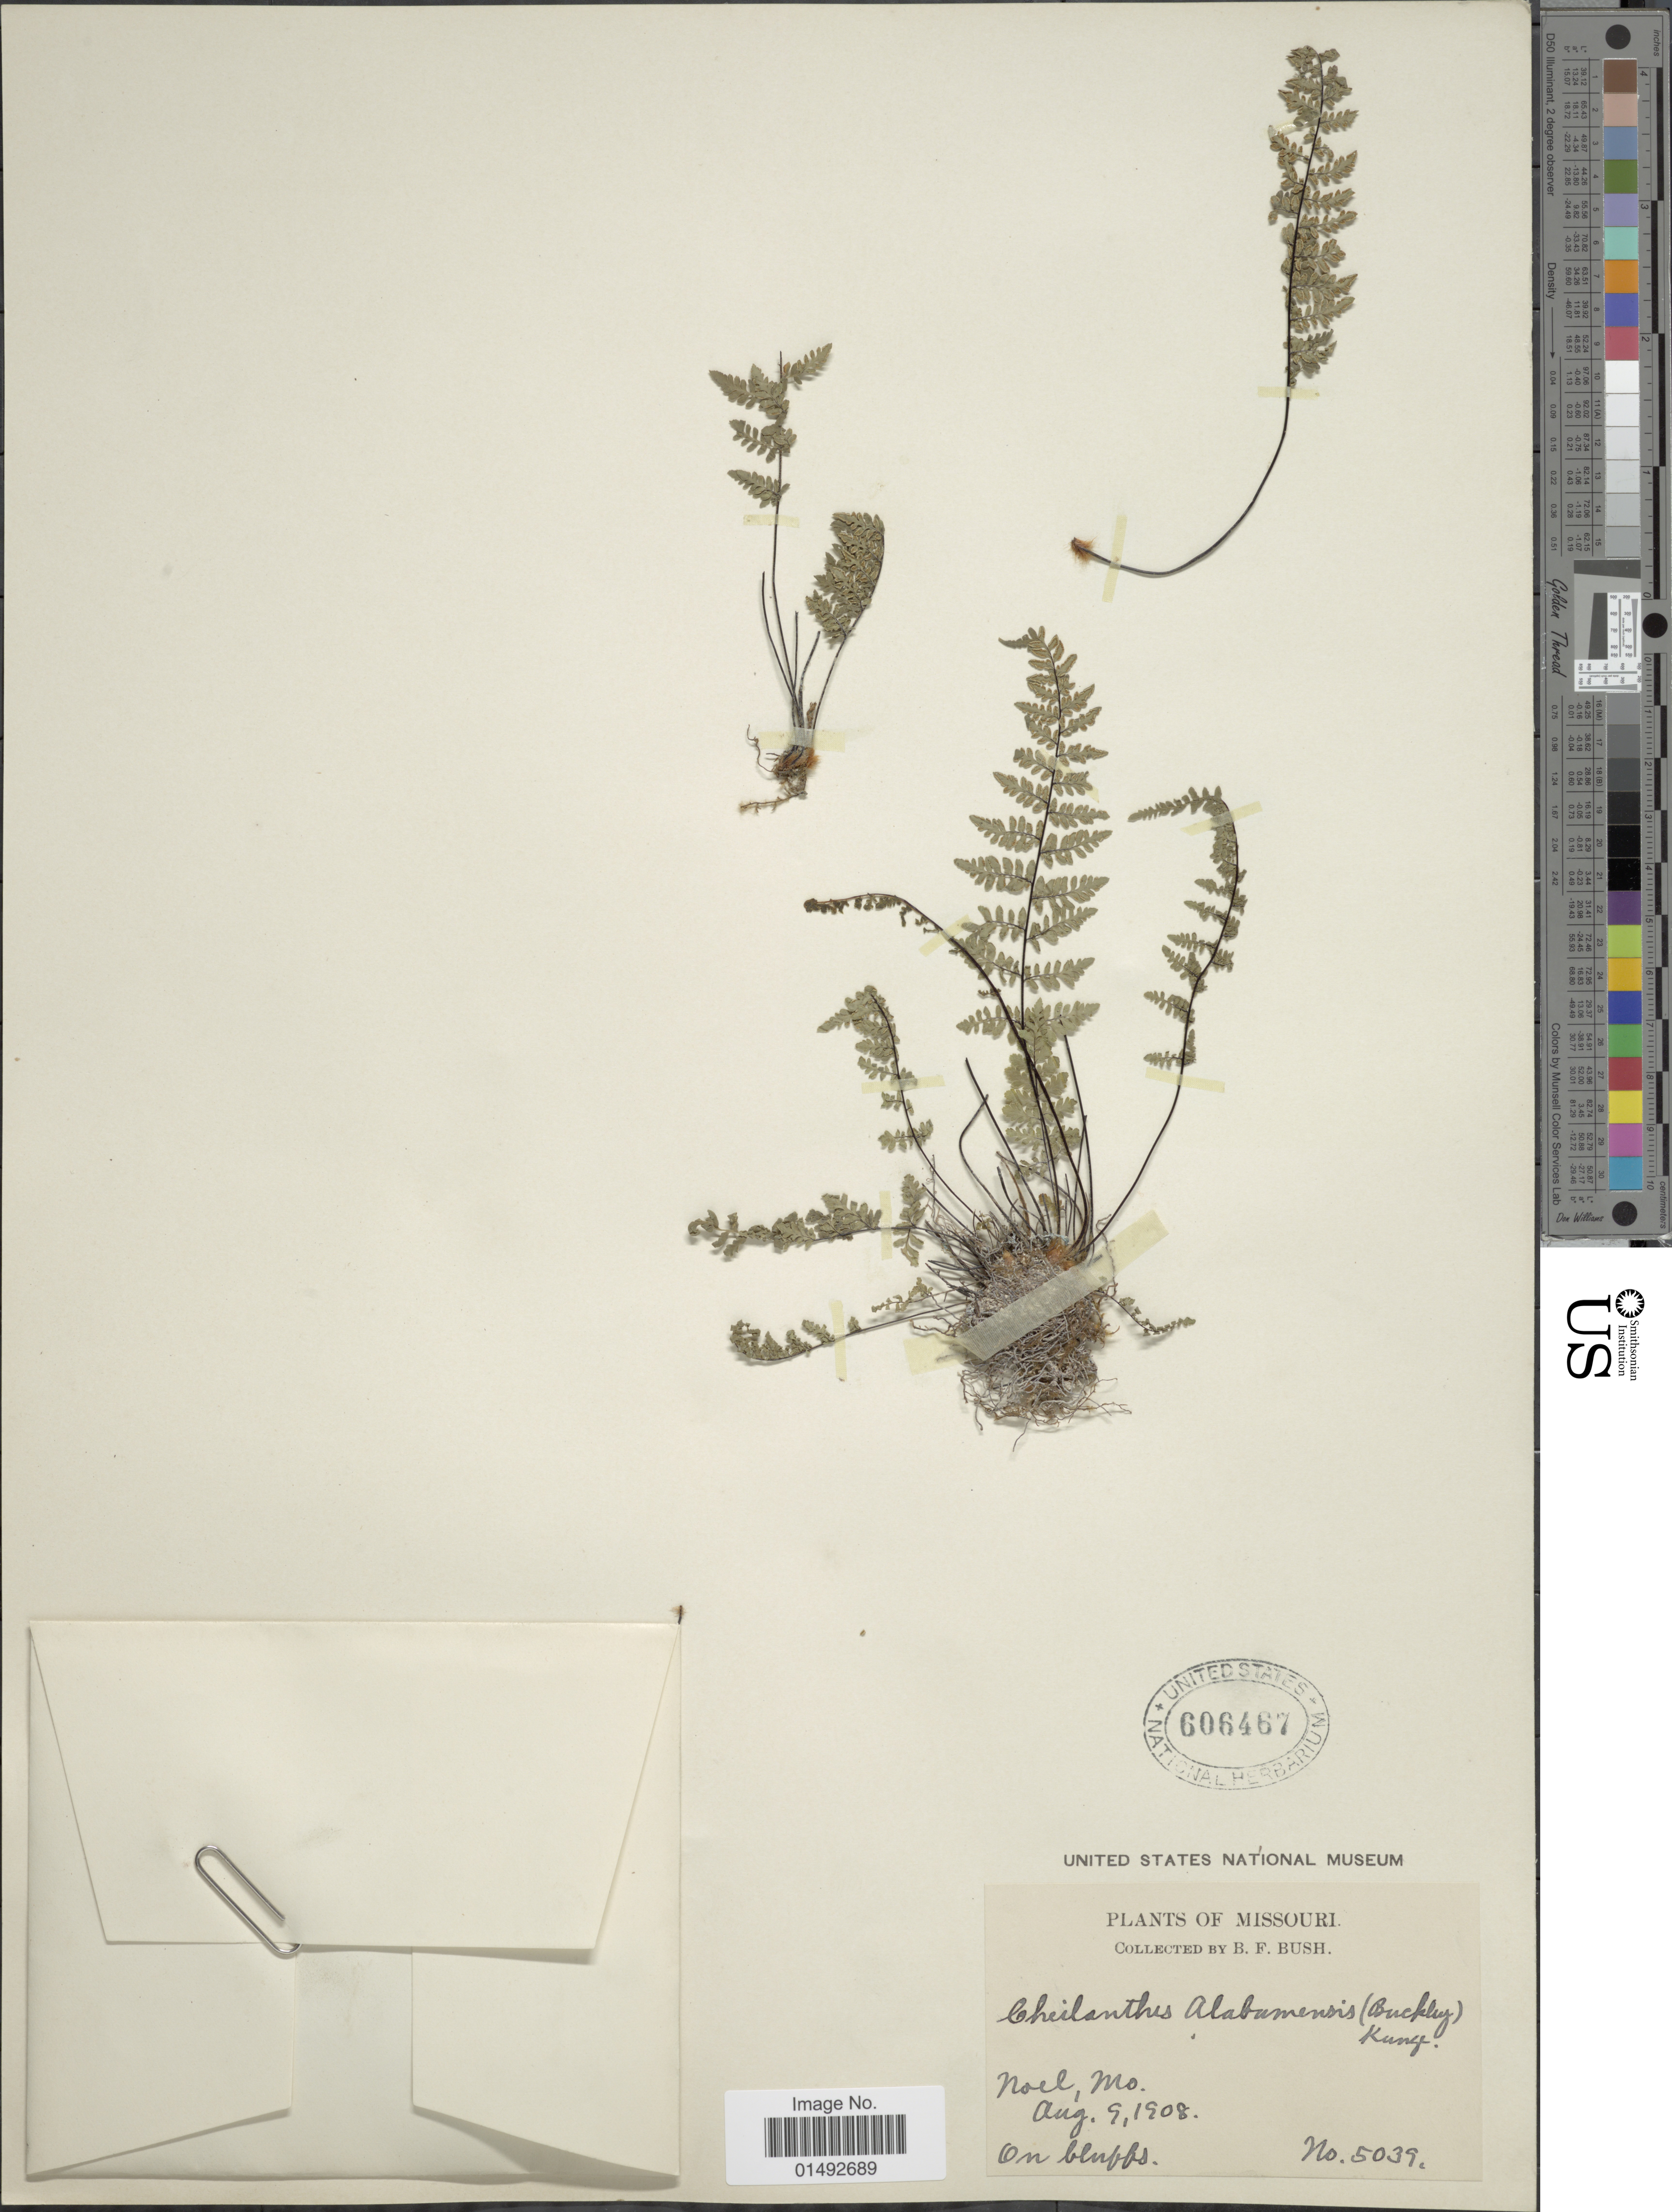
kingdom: Plantae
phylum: Tracheophyta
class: Polypodiopsida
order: Polypodiales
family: Pteridaceae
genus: Myriopteris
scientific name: Myriopteris alabamensis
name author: (Buckley) Grusz & Windham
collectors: B. F. Bush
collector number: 5039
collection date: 1908-08-09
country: United States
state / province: Missouri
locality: Noel, Mo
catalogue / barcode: US 606467